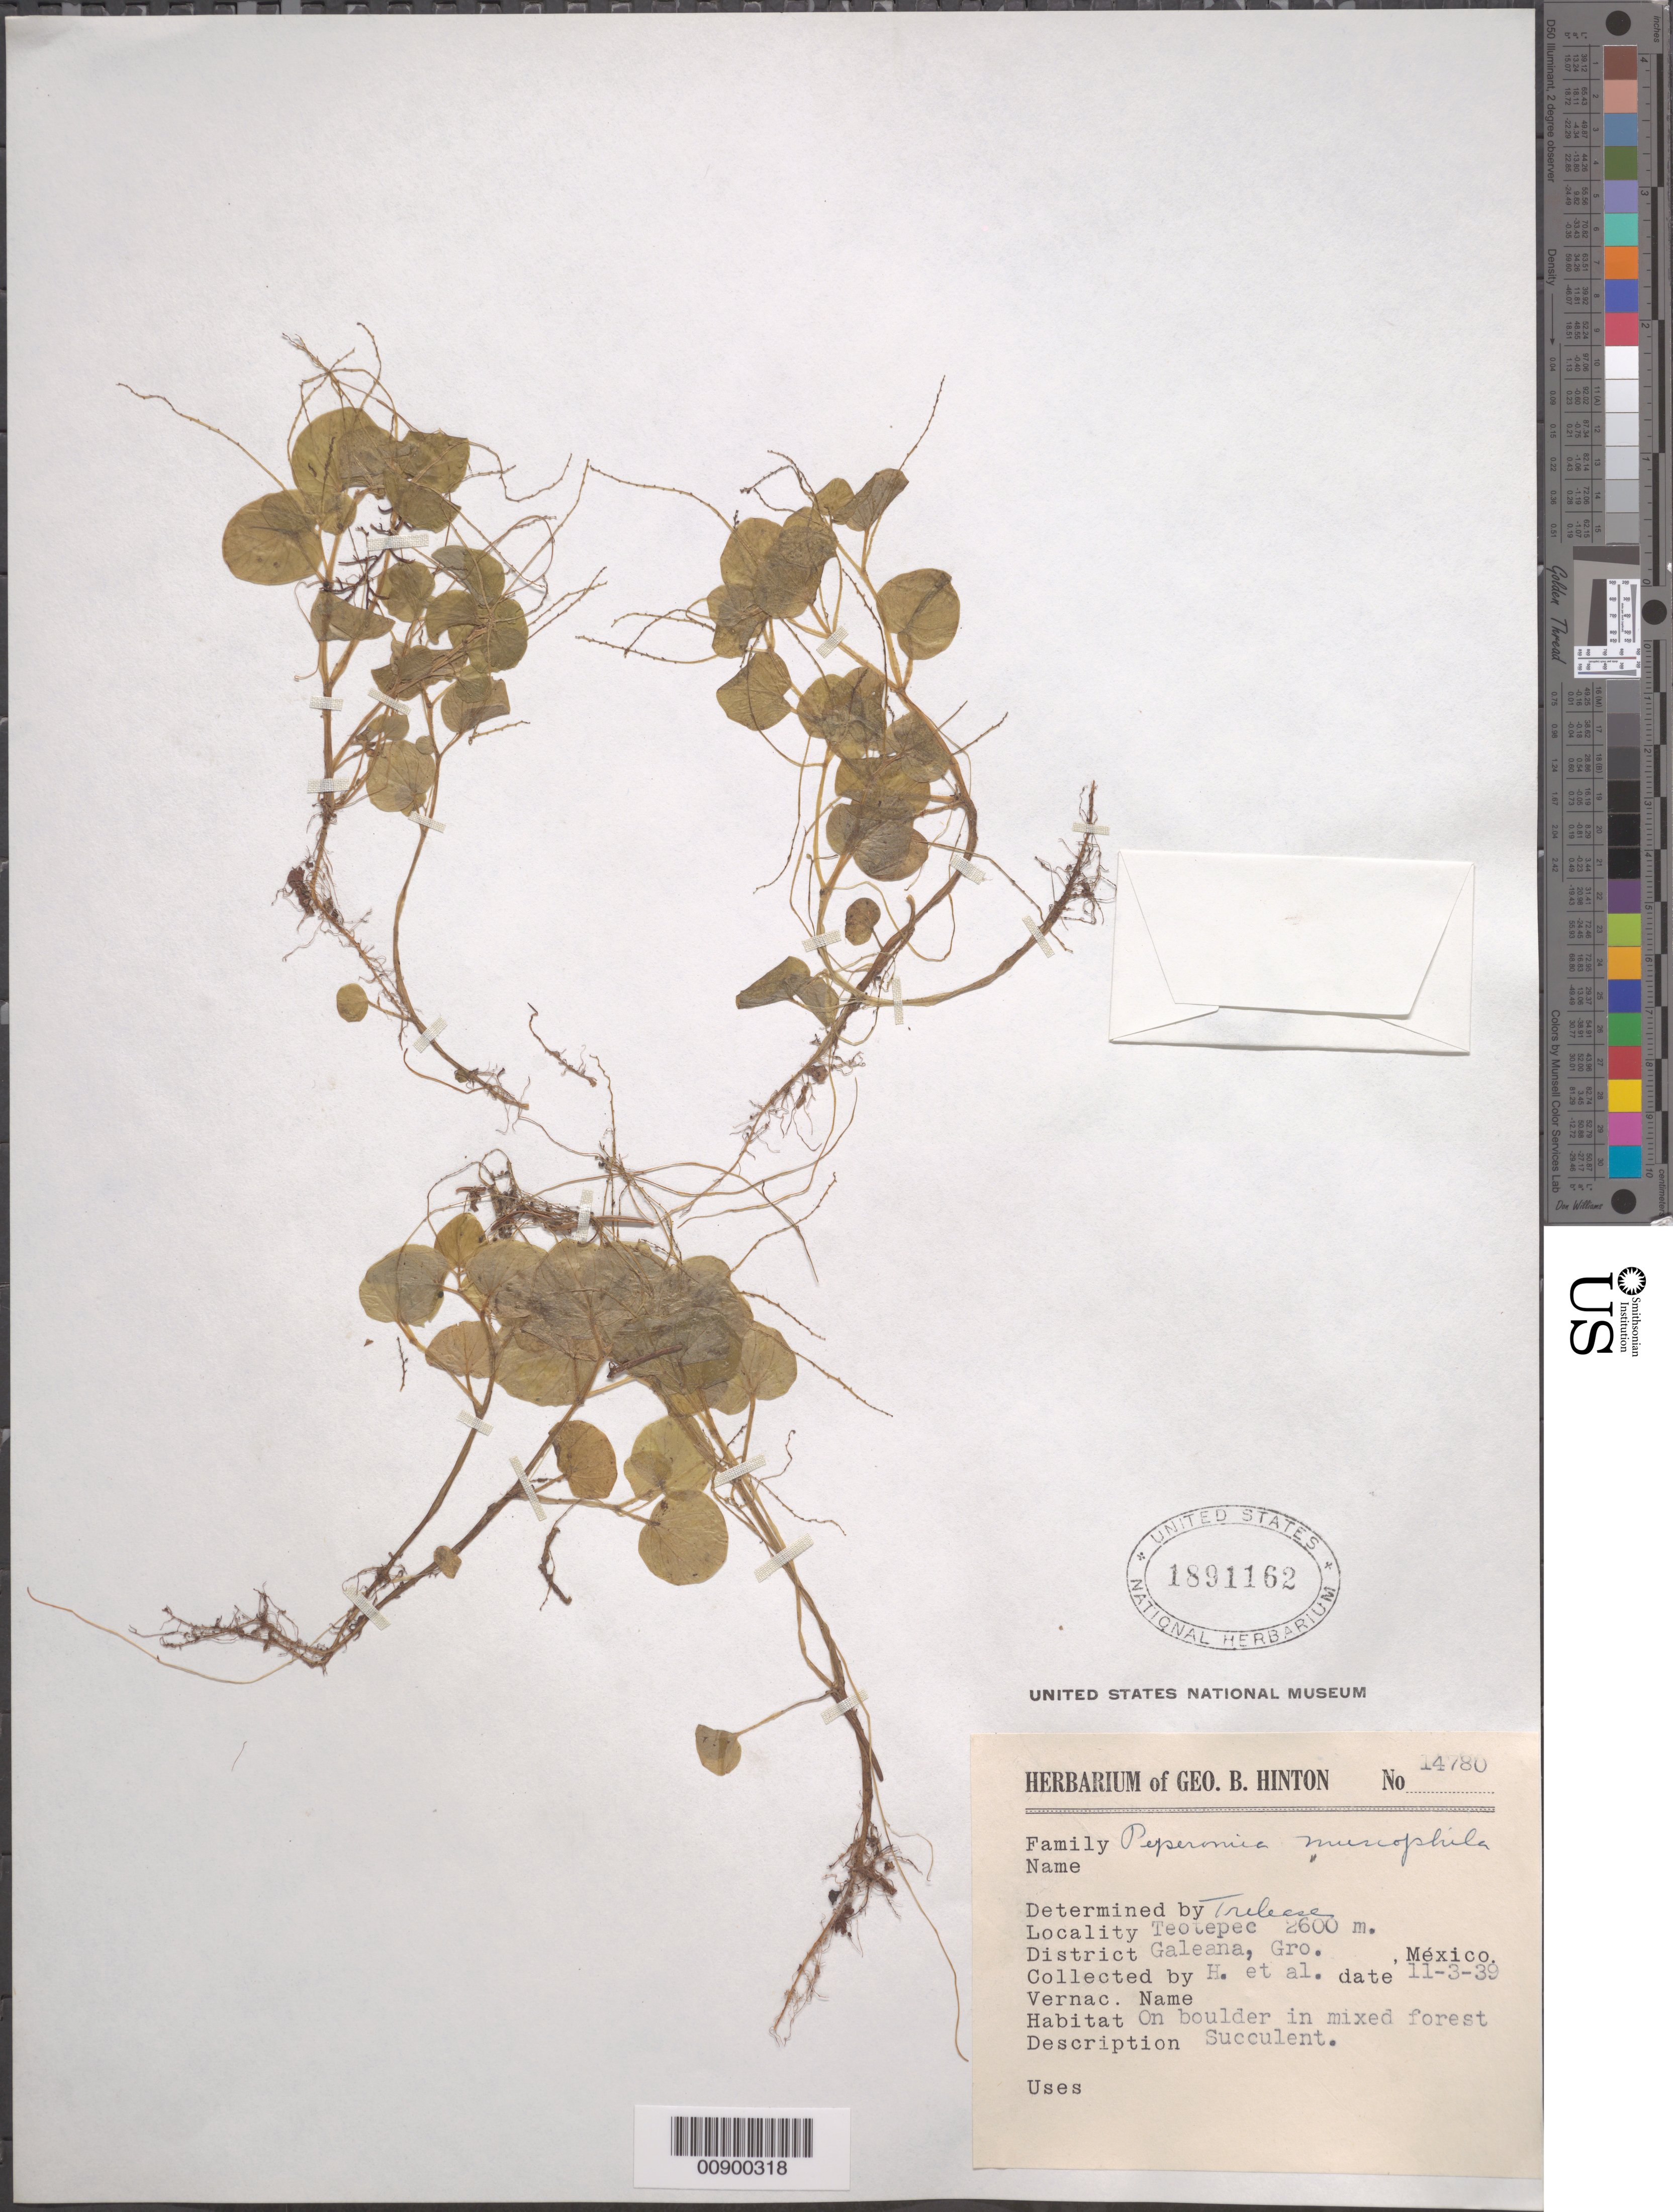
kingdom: Plantae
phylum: Tracheophyta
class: Magnoliopsida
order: Piperales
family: Piperaceae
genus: Peperomia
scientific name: Peperomia hispiduliformis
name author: Trel. in Moldenke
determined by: Jiménez, José Estaban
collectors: G. B. Hinton & et al.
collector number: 14780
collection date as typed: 03 Nov 1939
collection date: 1939-11-03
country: Mexico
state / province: Guerrero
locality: Teotepec, District Galeana, Guerrero.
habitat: On boulder in mixed forest.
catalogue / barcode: US 1891162